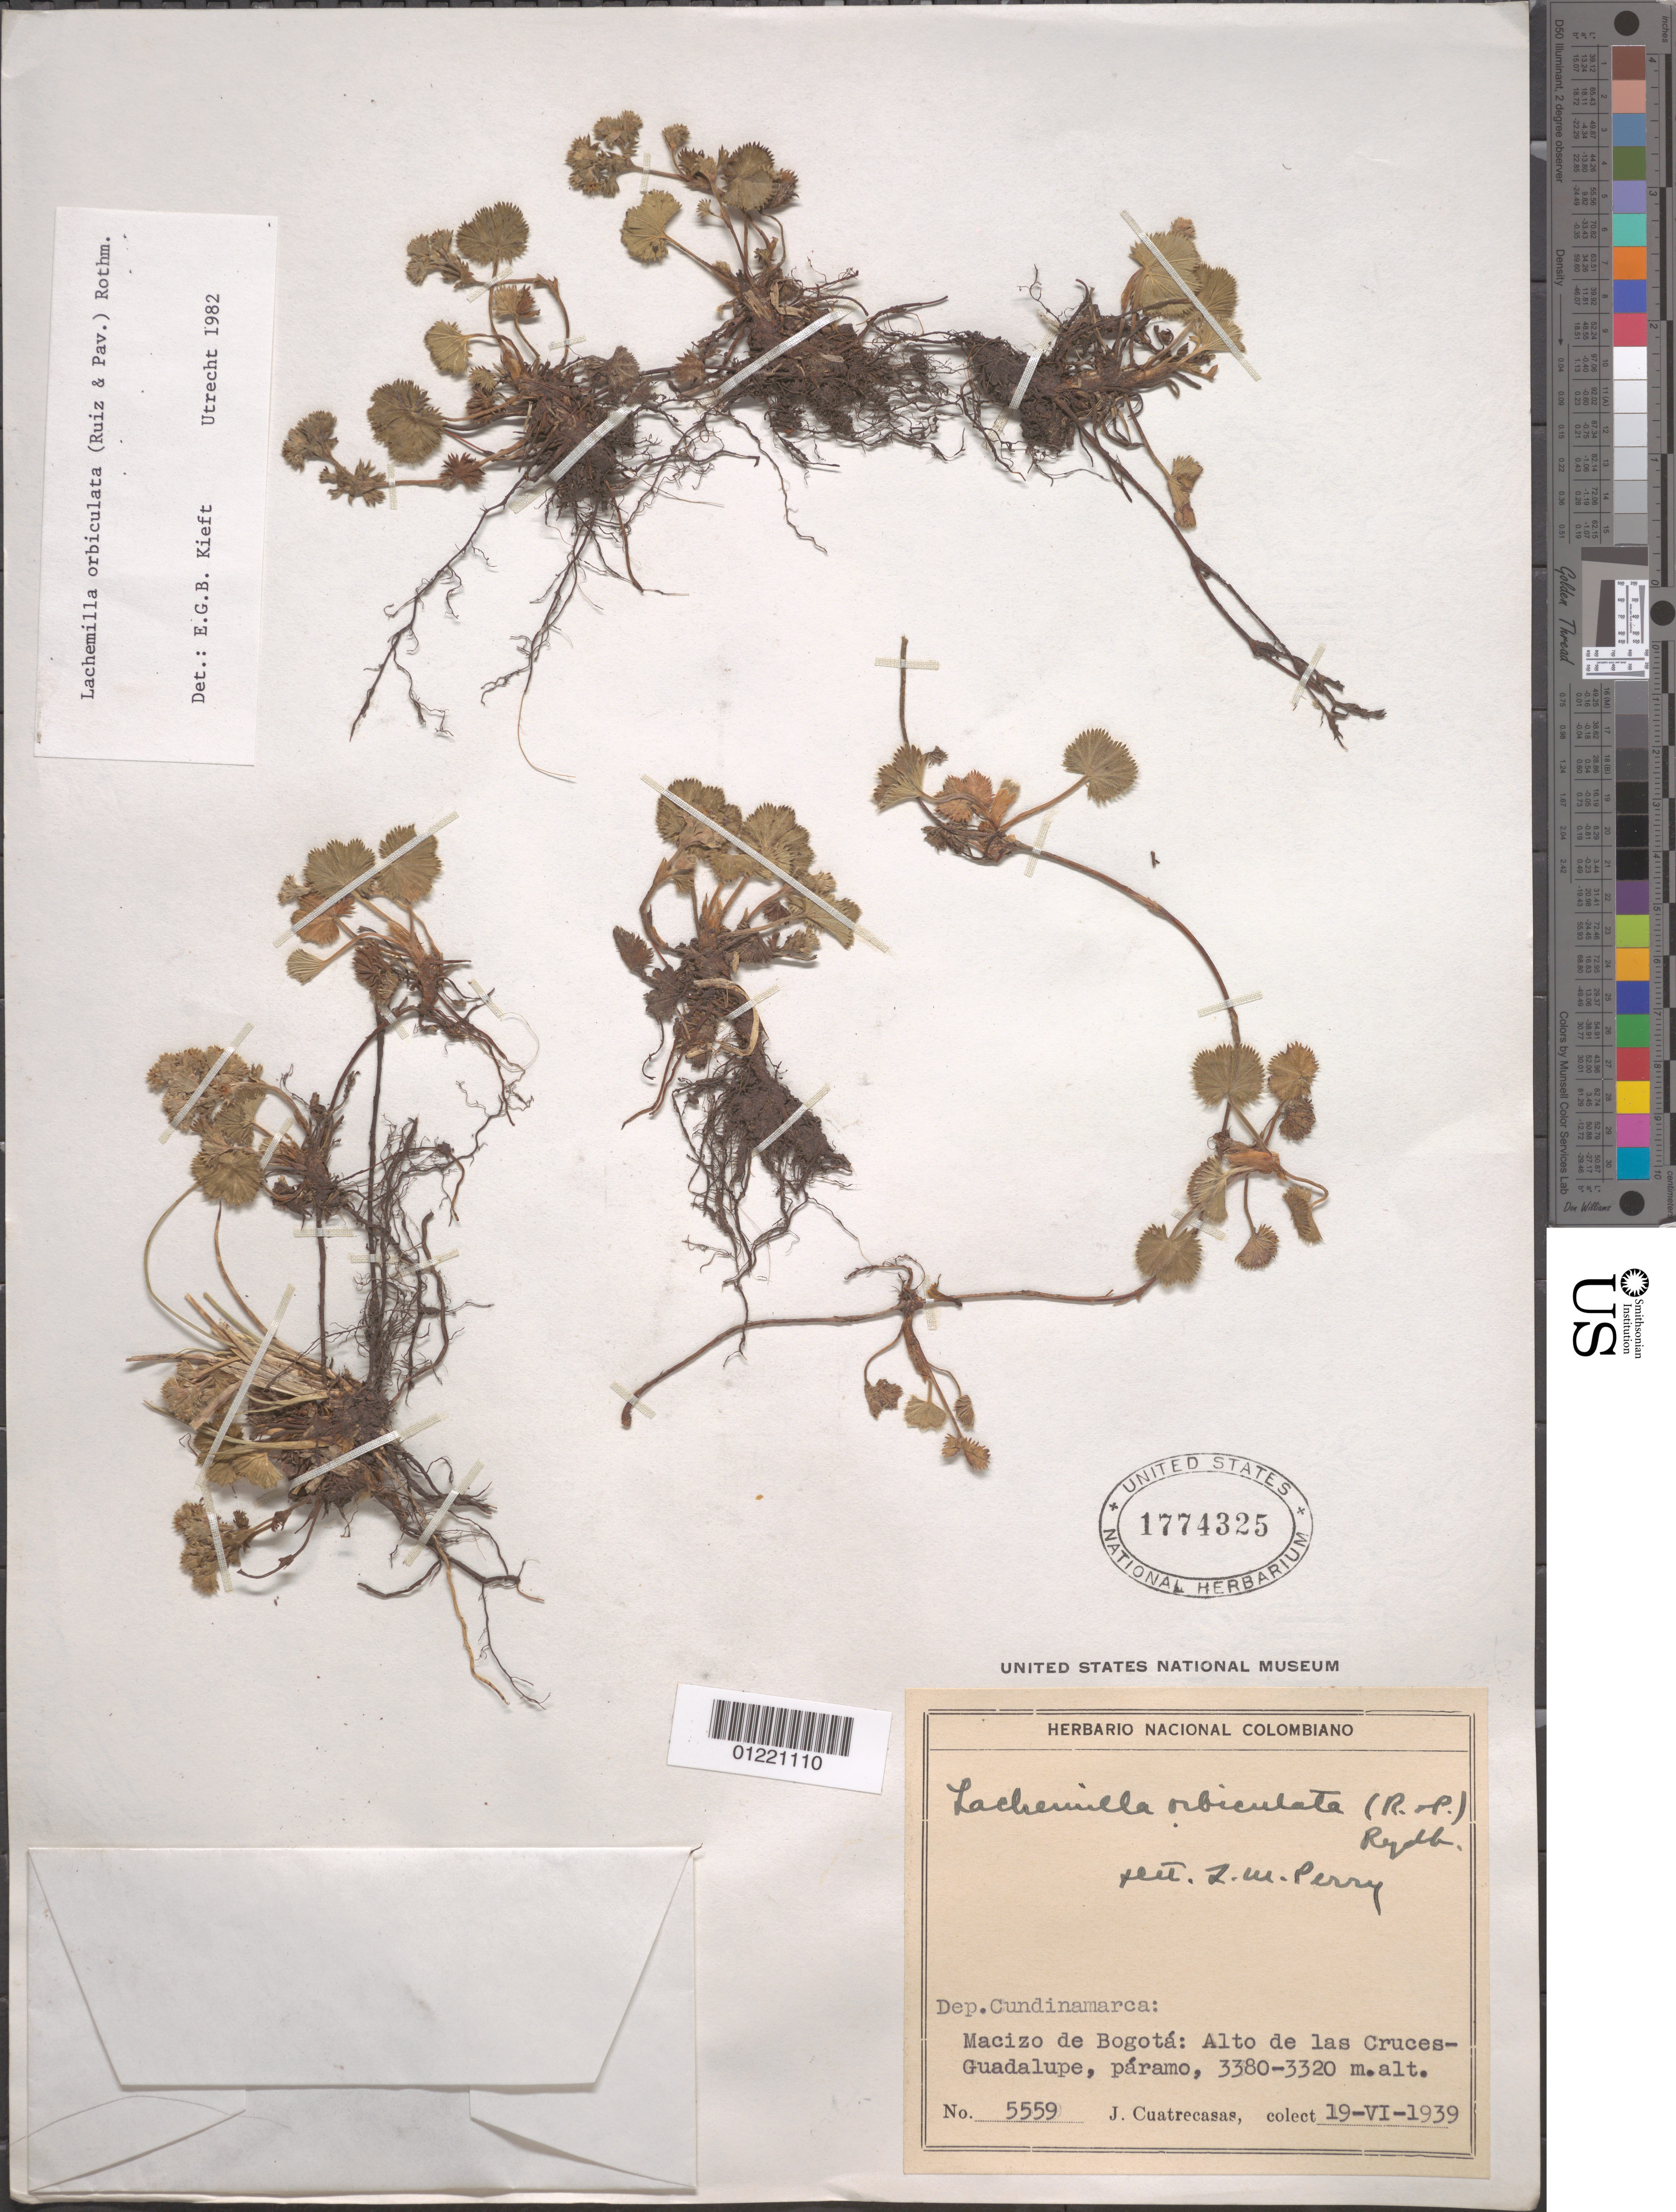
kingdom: Plantae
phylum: Tracheophyta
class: Magnoliopsida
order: Rosales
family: Rosaceae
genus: Lachemilla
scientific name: Lachemilla orbiculata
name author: (Ruiz & Pav.) Rydb.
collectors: J. Cuatrecasas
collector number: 5559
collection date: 1939-06-19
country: Colombia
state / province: Cundinamarca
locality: Macizo de Bogotá (Massif of Bogota), Alto de las Cruces-Guadalupe, páramo.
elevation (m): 3320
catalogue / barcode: US 1774325